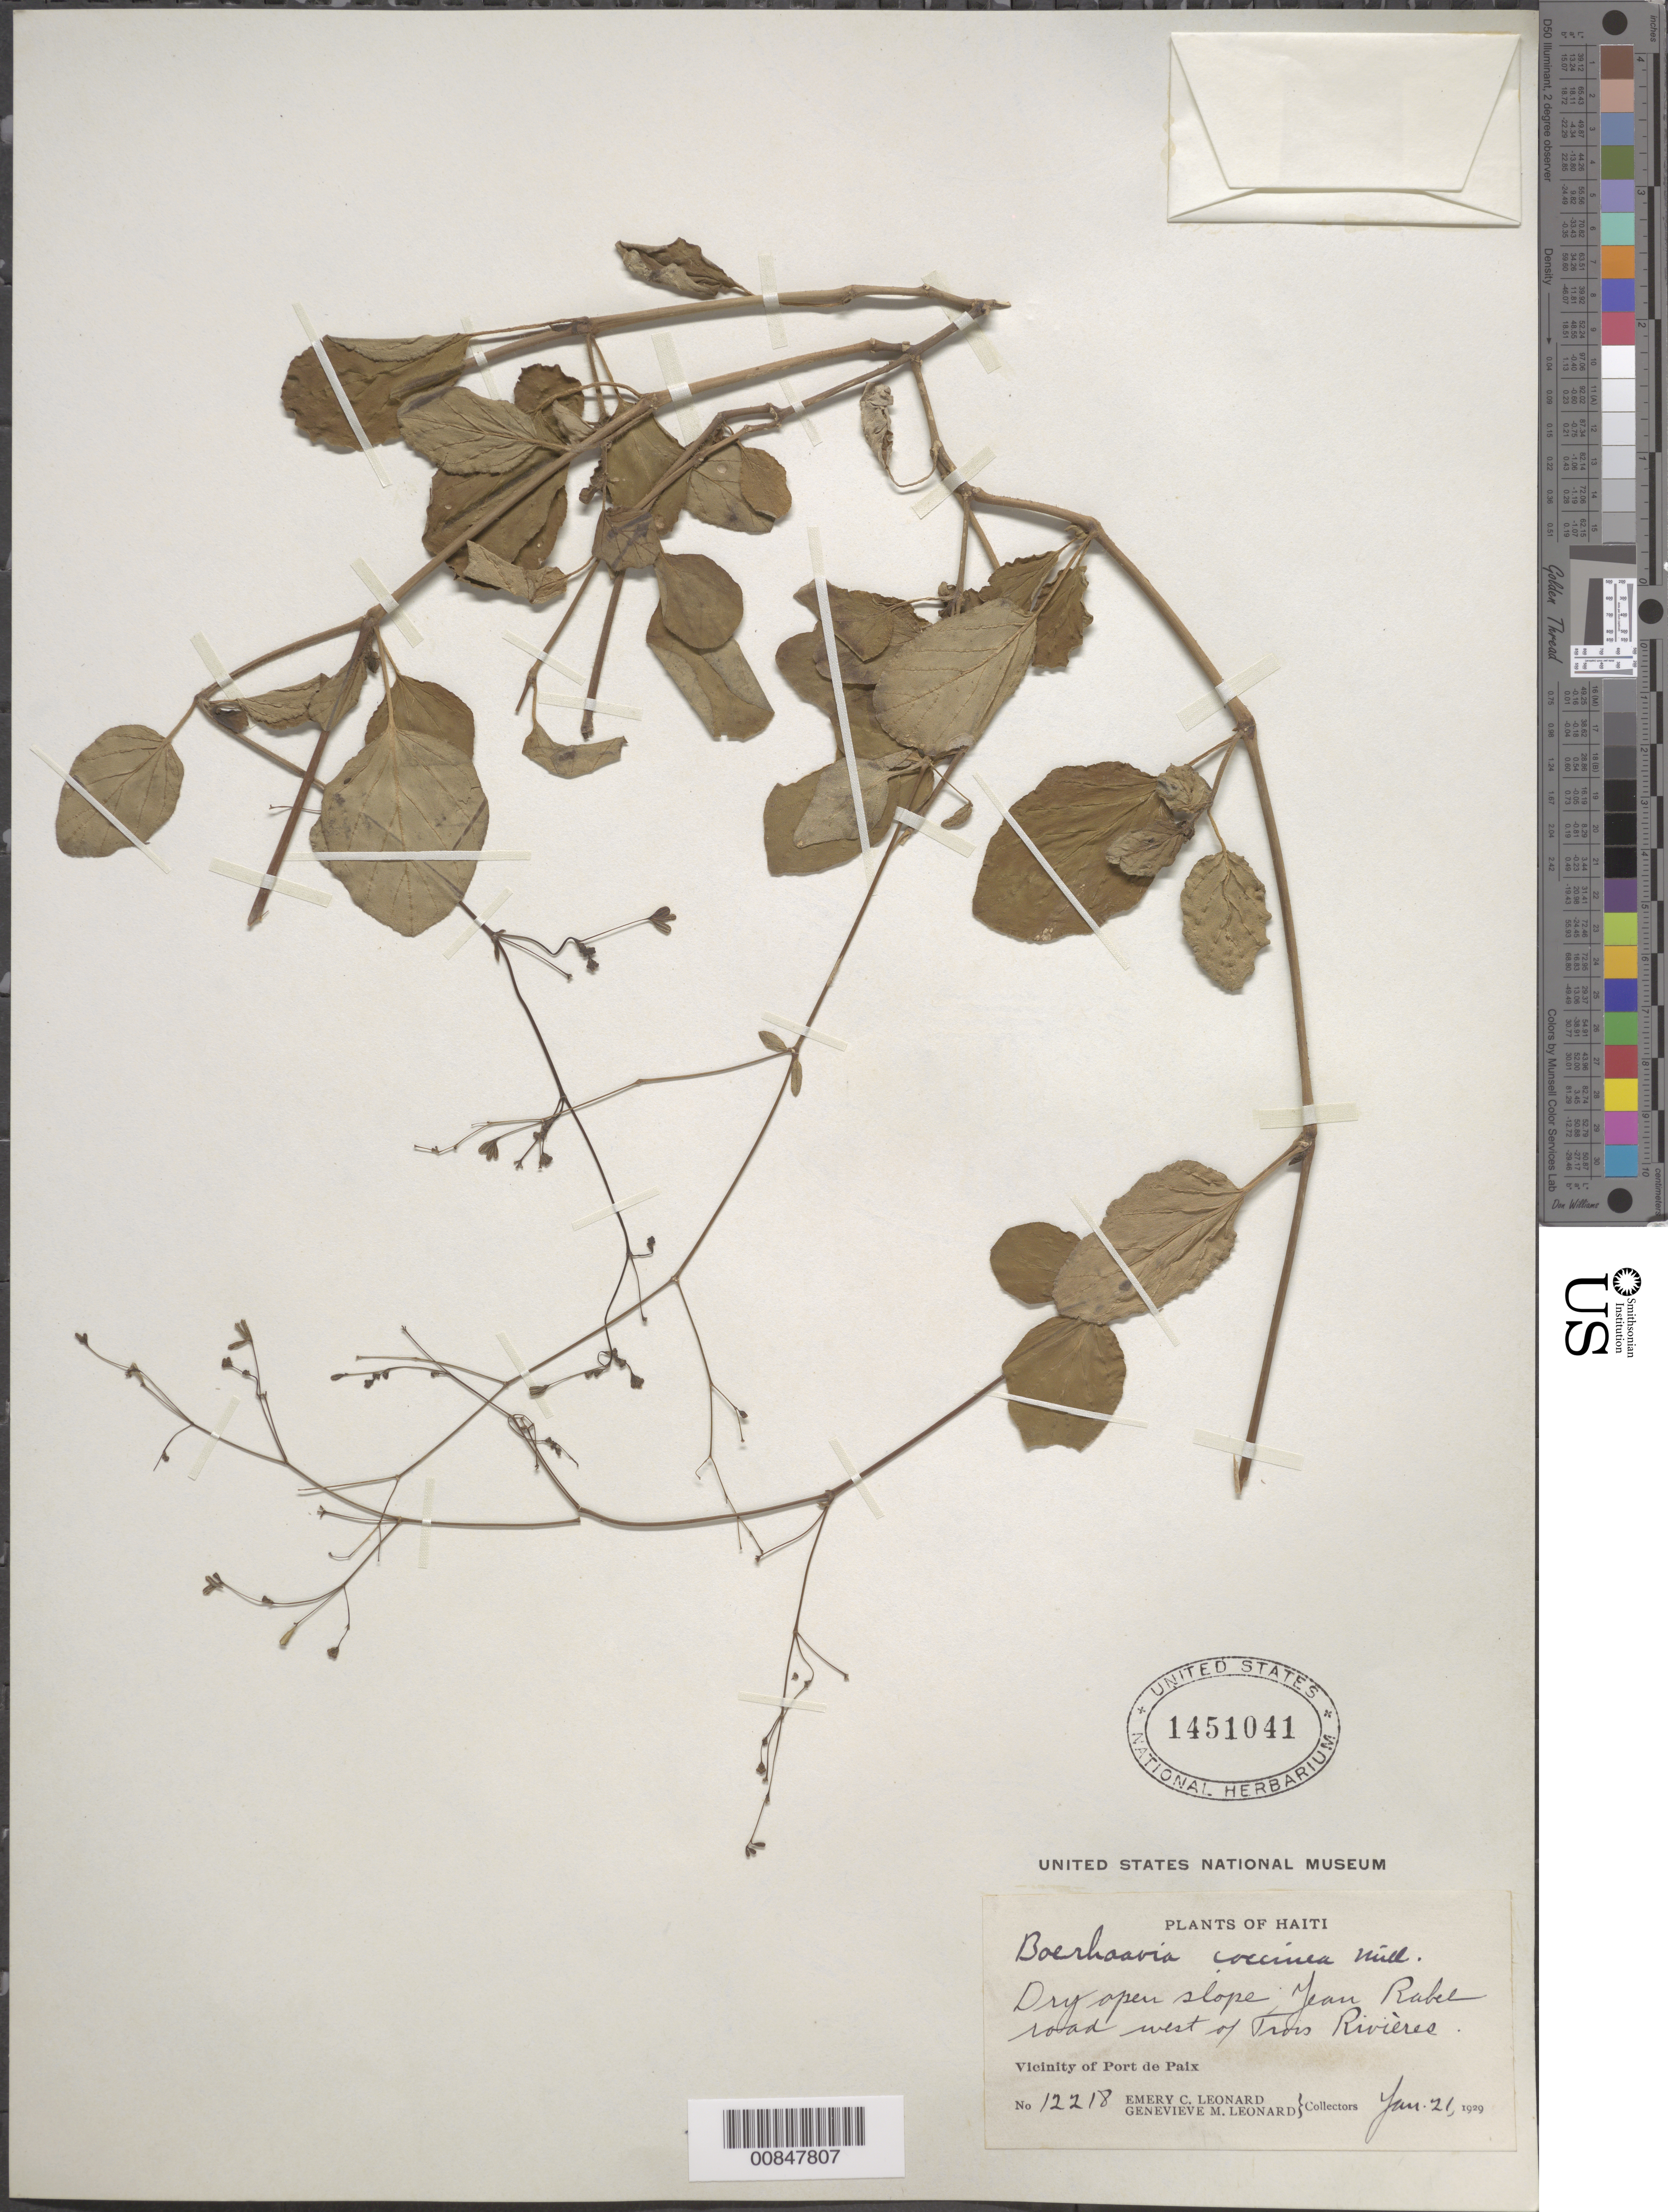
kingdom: Plantae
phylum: Tracheophyta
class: Magnoliopsida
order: Caryophyllales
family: Nyctaginaceae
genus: Boerhavia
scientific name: Boerhavia coccinea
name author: Mill.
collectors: E. C. Leonard & G. M. Leonard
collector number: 12218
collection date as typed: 21 Jan 1929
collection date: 1929-01-21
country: Haiti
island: Hispaniola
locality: Vicinity of Port de Paix. Jean Rabel road west of Trois Rivières.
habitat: Dry open slope.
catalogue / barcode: US 1451041